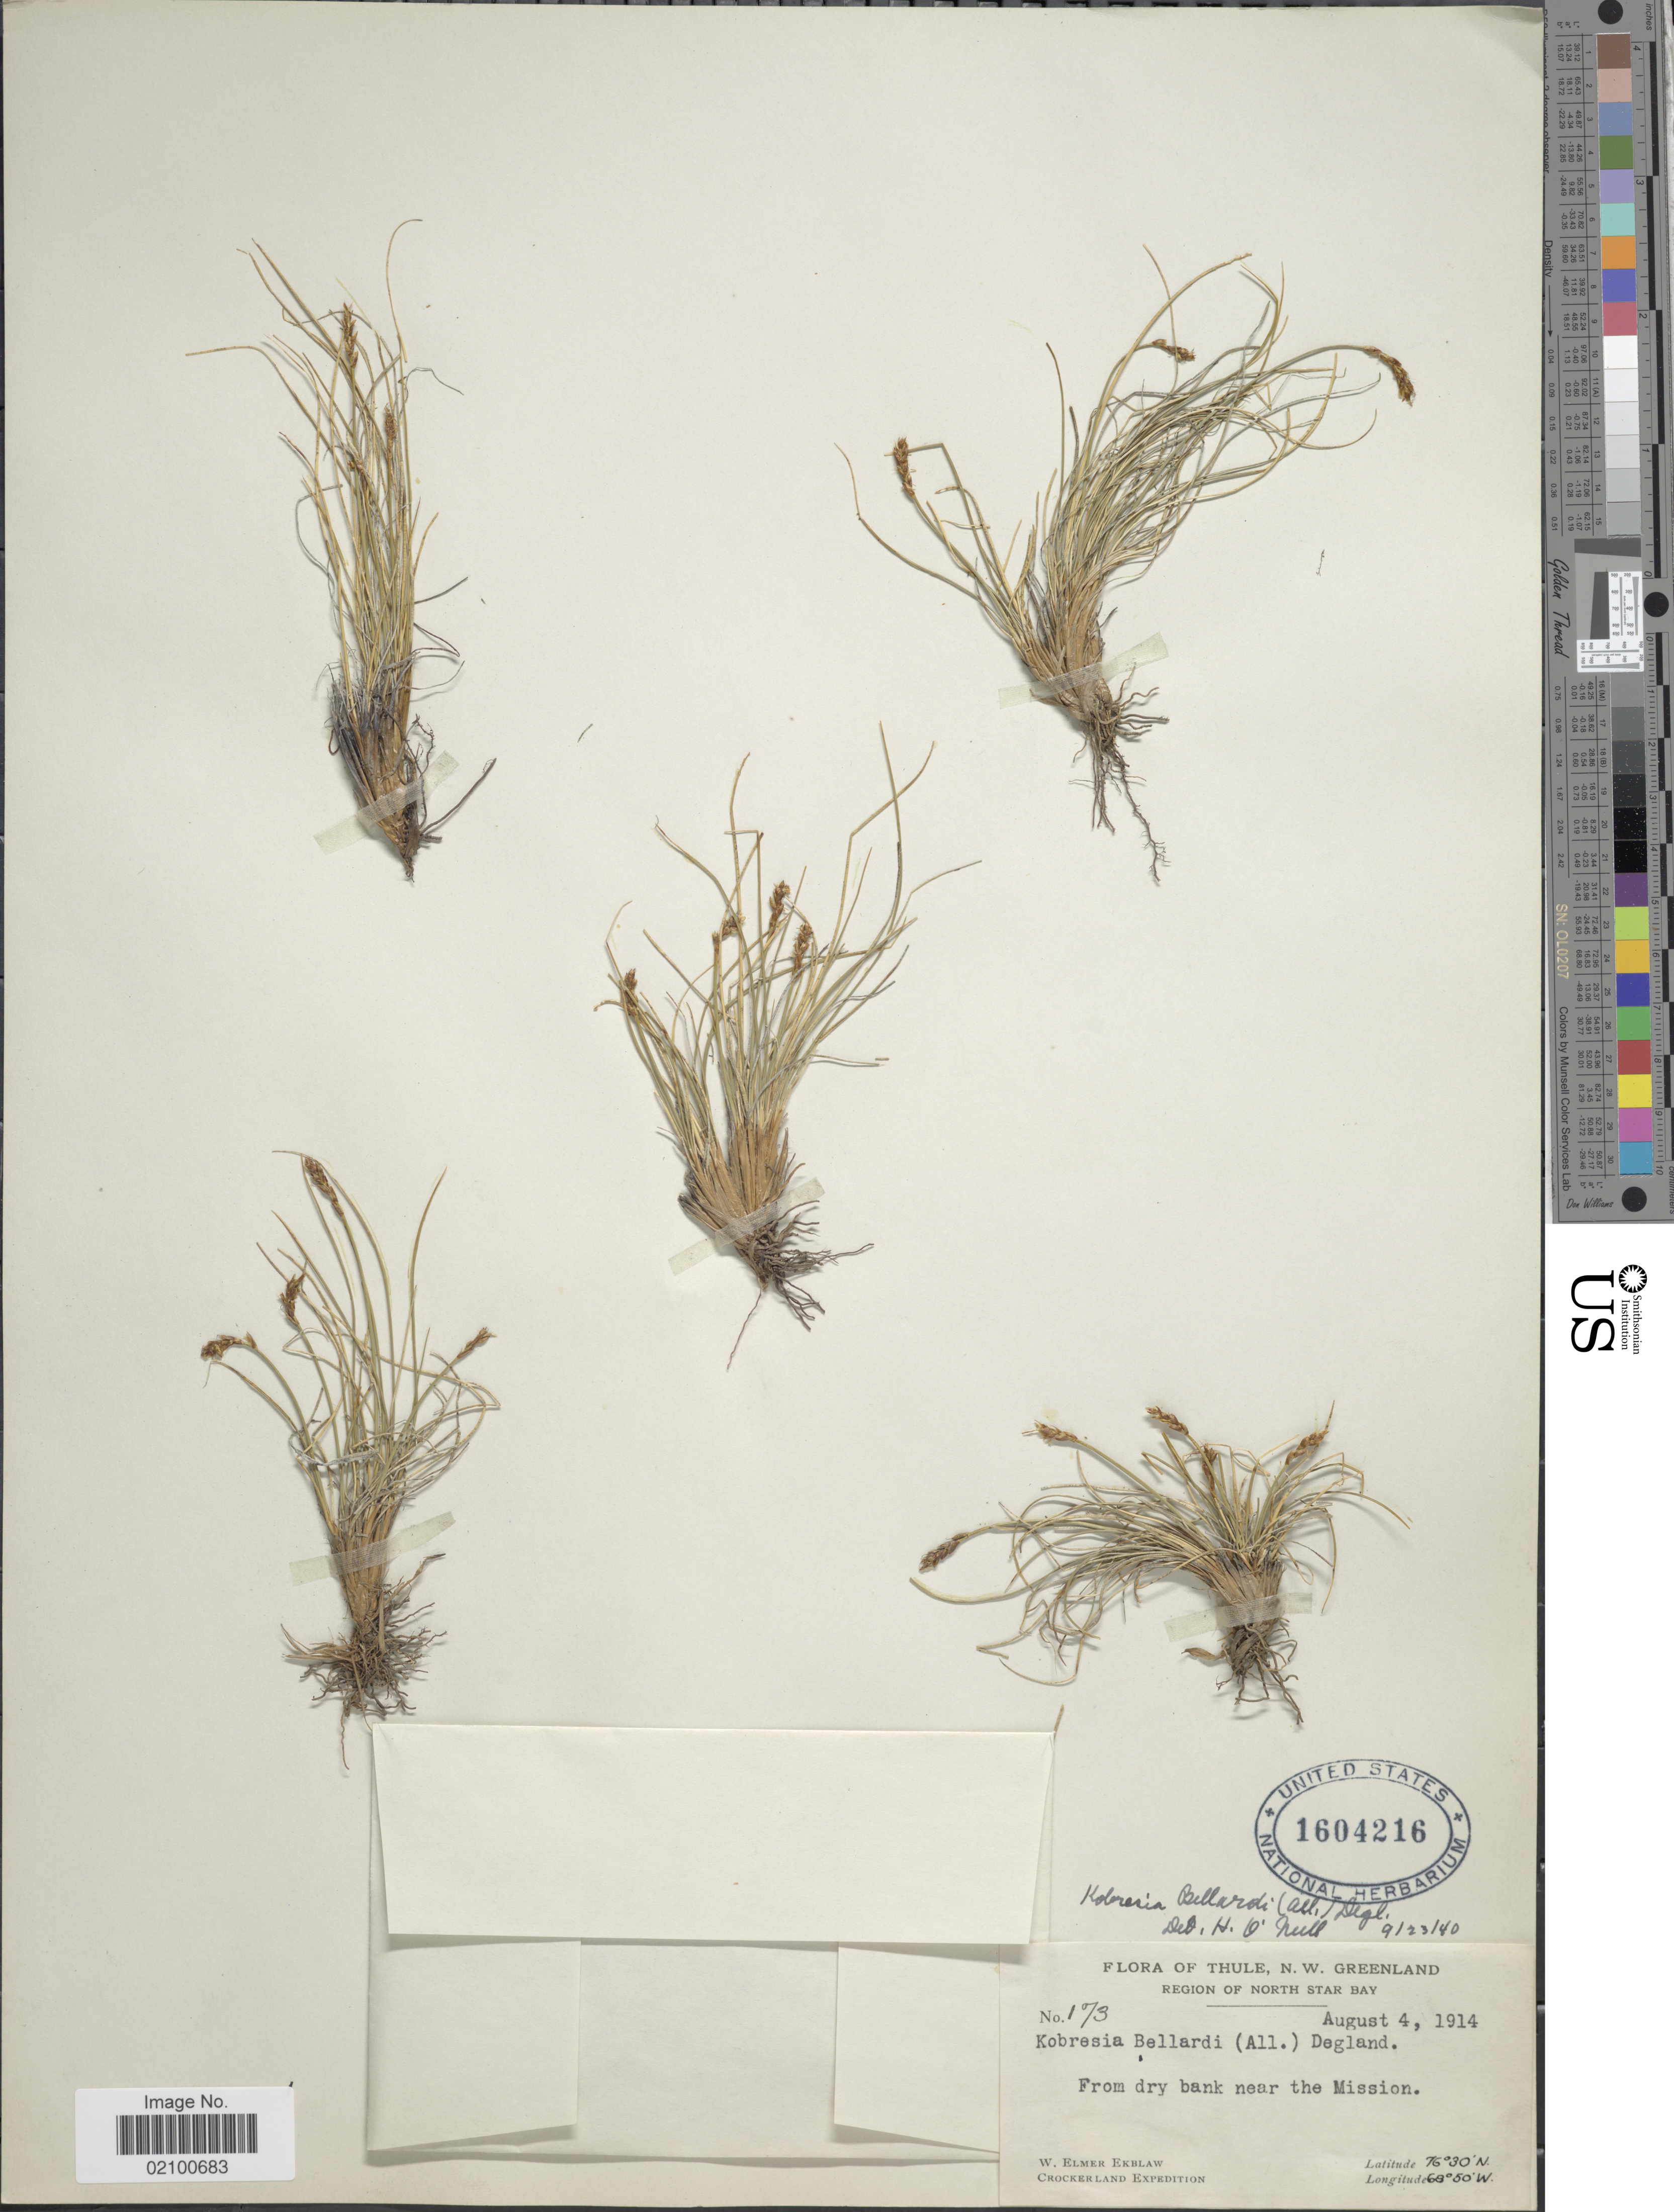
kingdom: Plantae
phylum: Tracheophyta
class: Liliopsida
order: Poales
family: Cyperaceae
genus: Carex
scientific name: Carex myosuroides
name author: Vill.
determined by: Strong, M. T., (US), Smithsonian Institution - National Museum of Natural History (UNITED STATES)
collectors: W. Ekblaw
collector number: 173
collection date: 1914-08-04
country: Greenland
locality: Thule, N.W. Greenland, Region of North Star Bay, near the Mission, Crockerland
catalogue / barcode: US 1604216